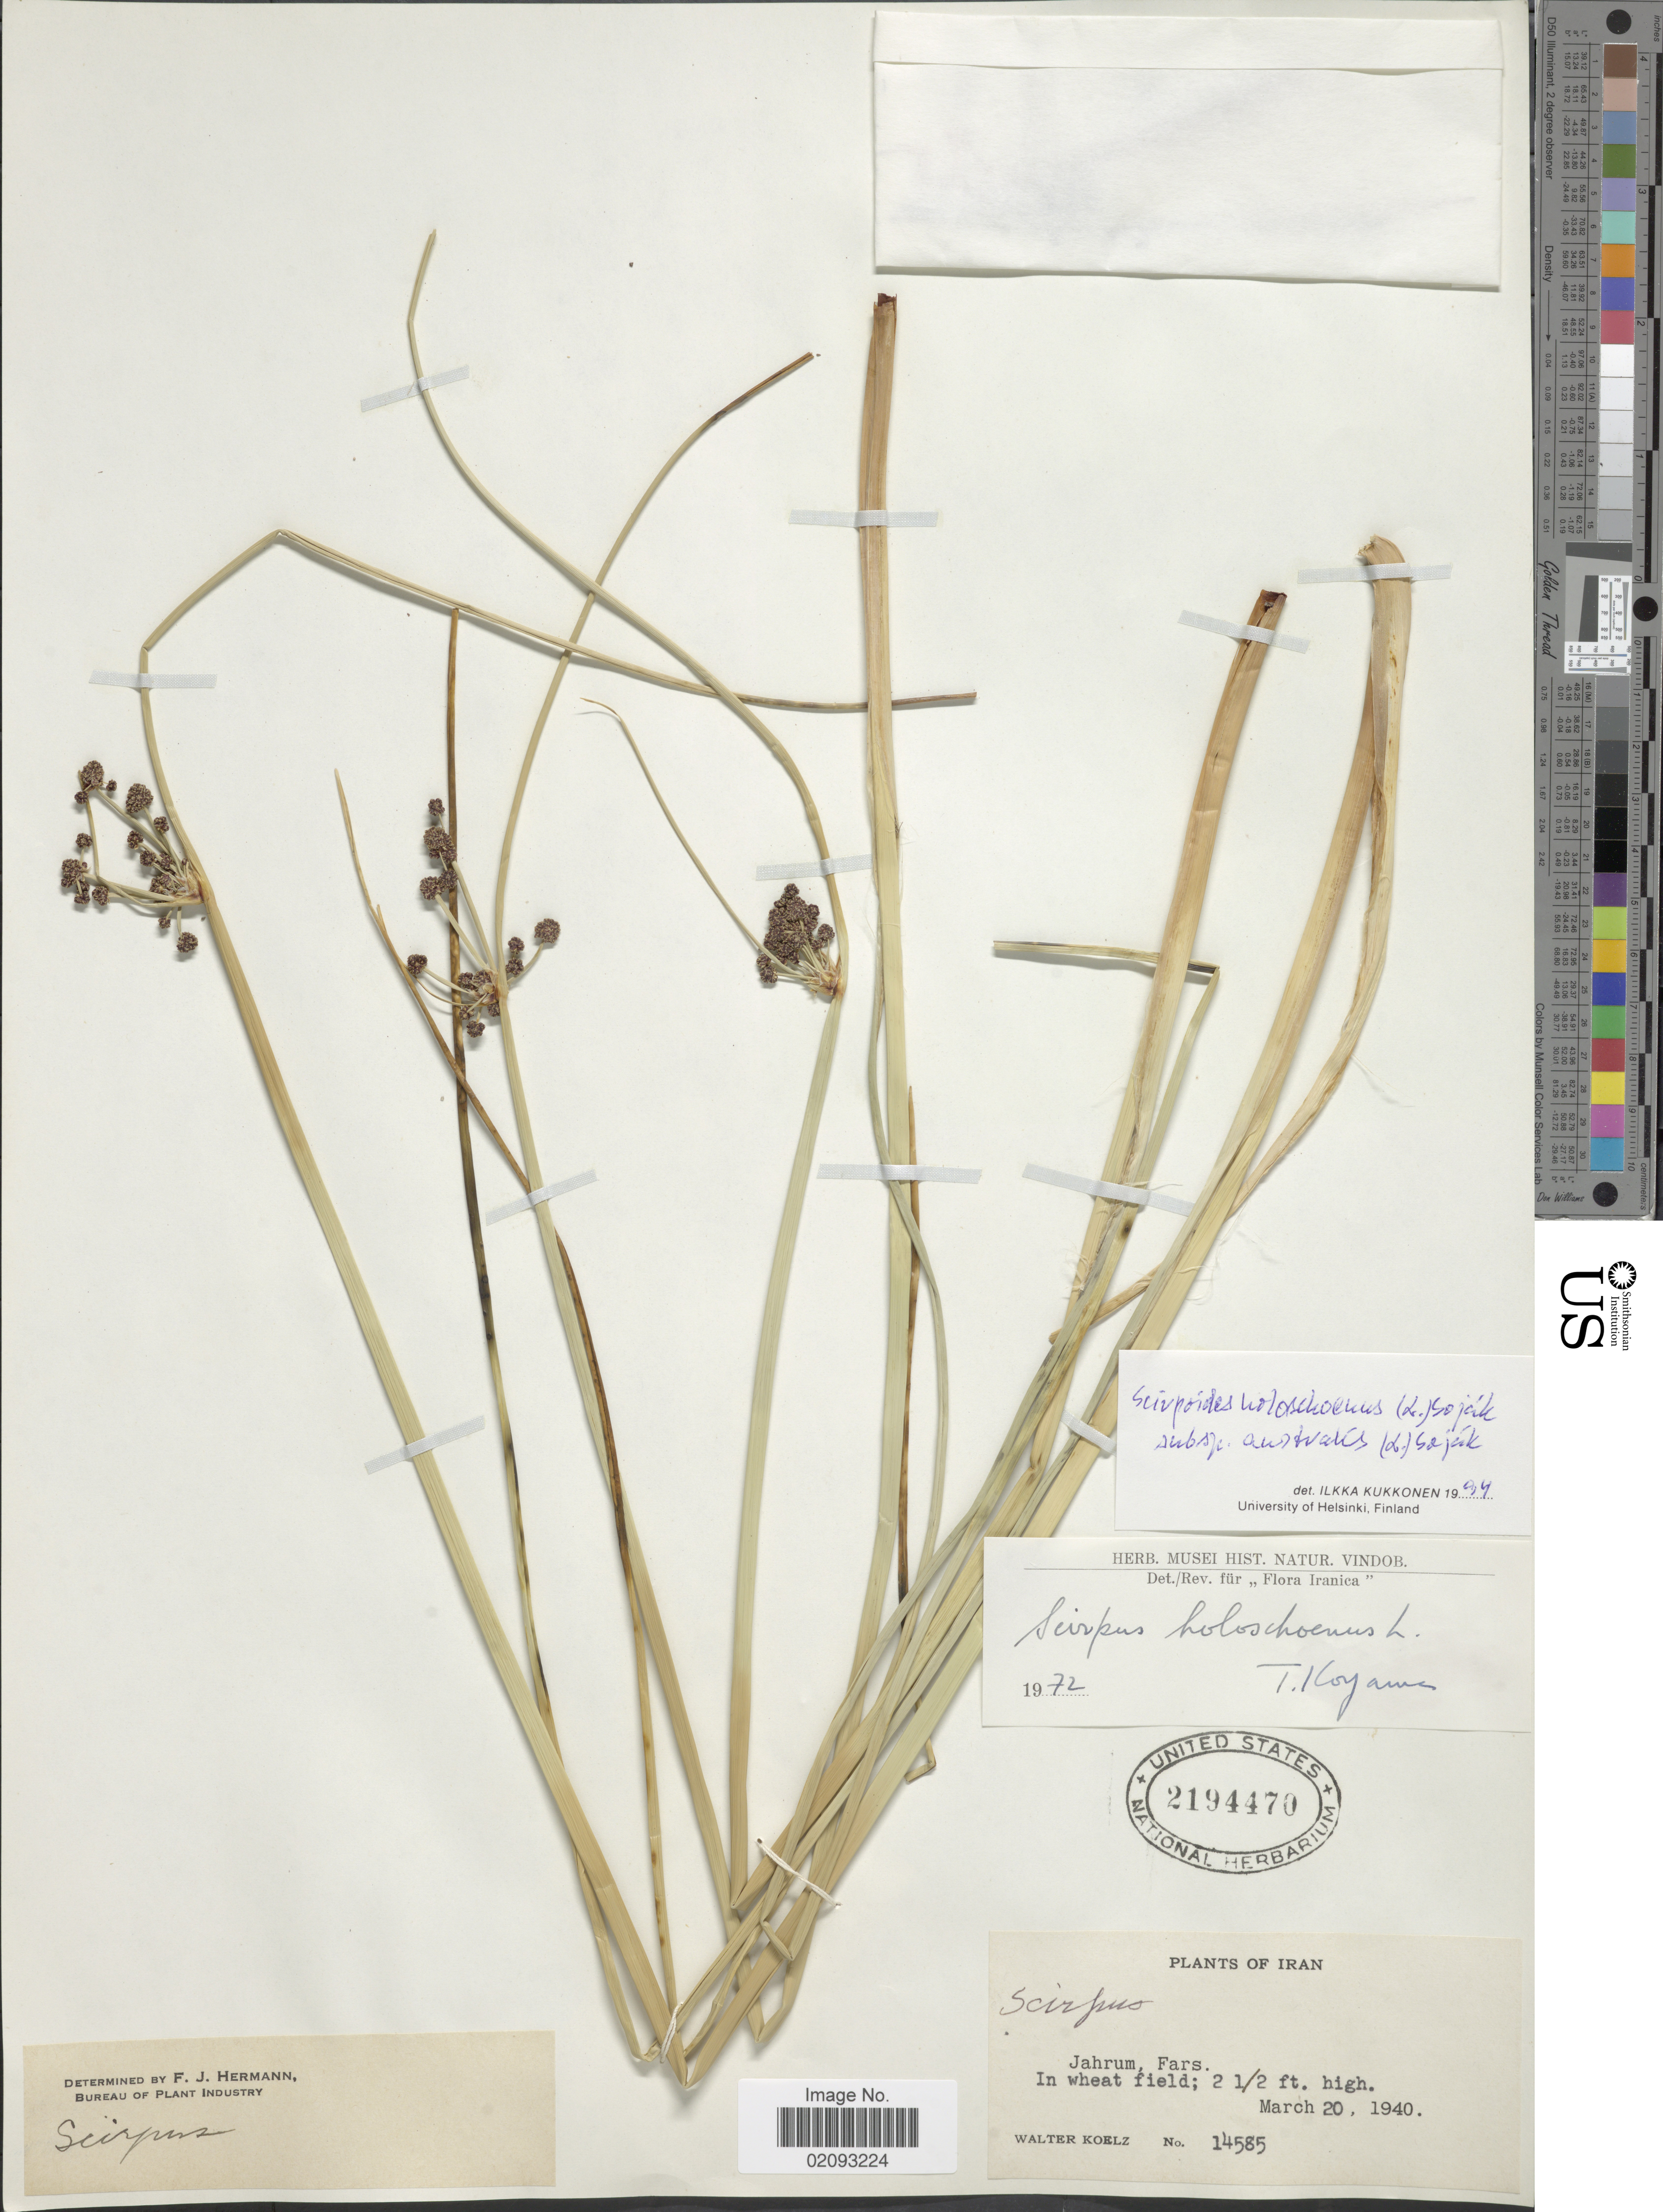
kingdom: Plantae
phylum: Tracheophyta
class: Liliopsida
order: Poales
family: Cyperaceae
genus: Scirpoides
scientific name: Scirpoides holoschoenus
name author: (L.) Soják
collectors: W. N. Koelz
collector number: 14585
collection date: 1940-03-20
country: Iran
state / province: Fars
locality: Jahrum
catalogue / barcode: US 2194470